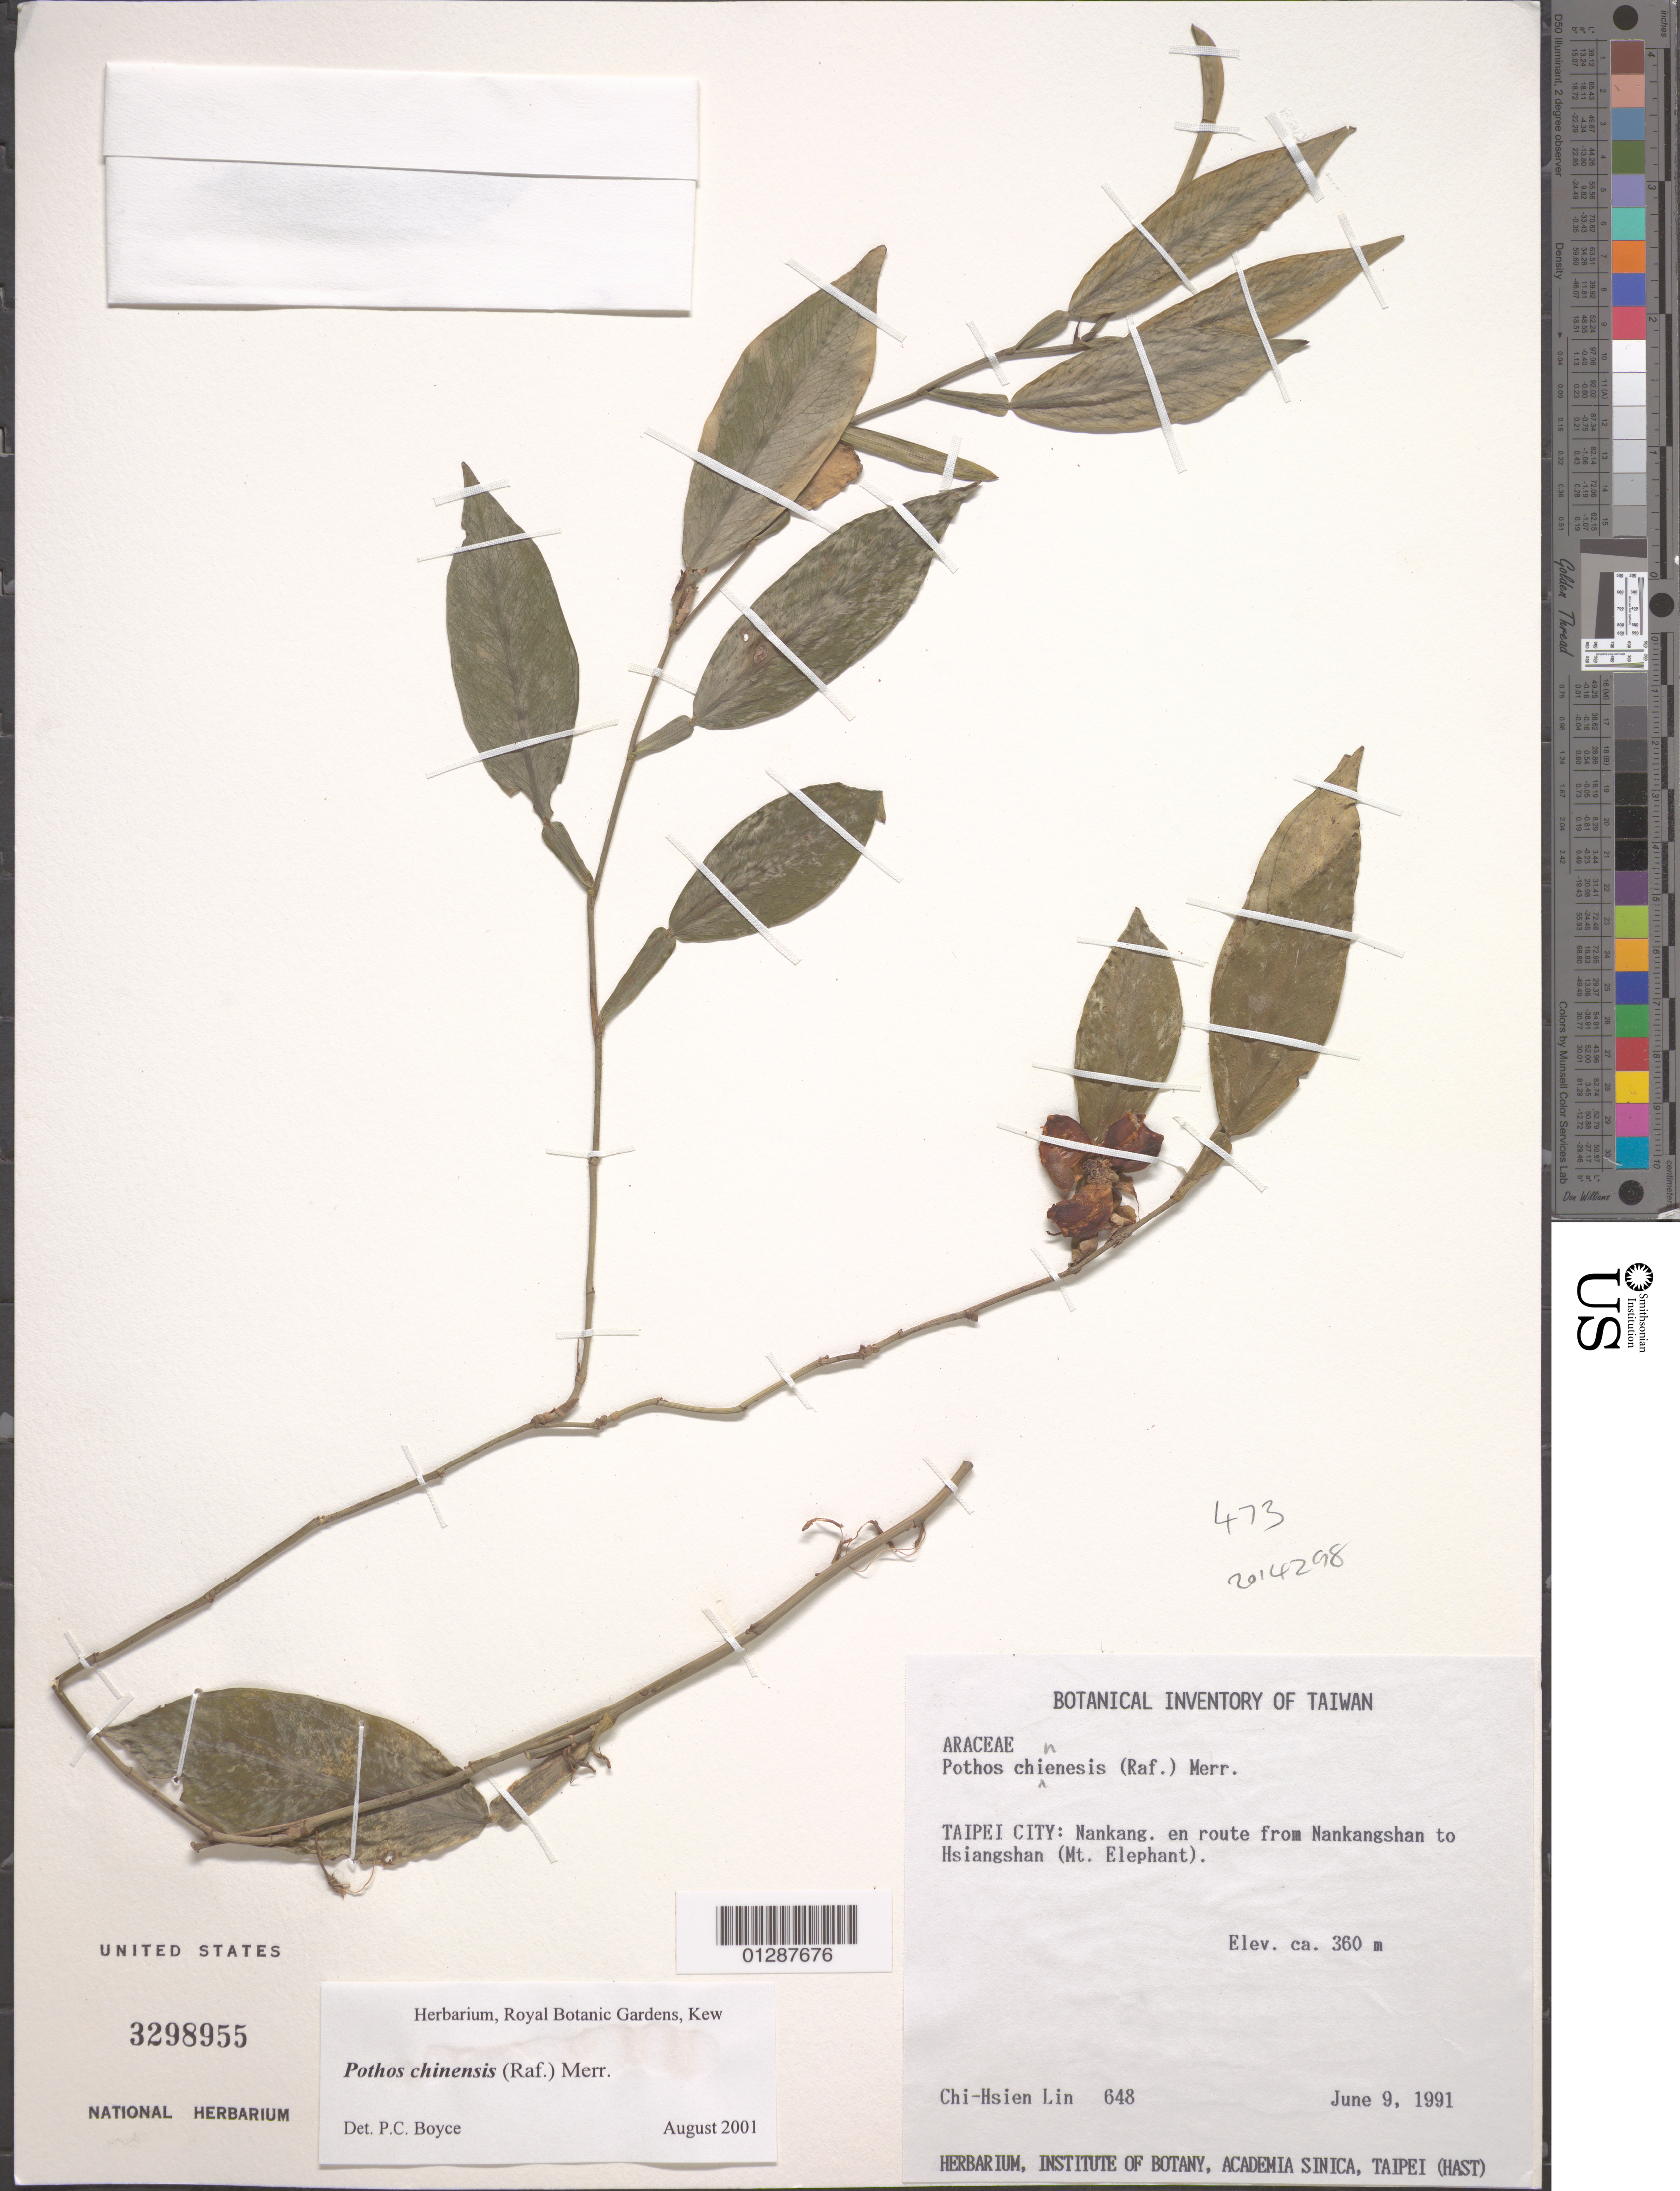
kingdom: Plantae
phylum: Tracheophyta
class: Liliopsida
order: Alismatales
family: Araceae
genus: Pothos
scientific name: Pothos chinensis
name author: (Raf.) Merr.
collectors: C. Lin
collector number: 648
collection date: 1991-06-09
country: Taiwan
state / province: Taipei City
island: Taiwan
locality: Nankang. en route from Nankangshan to Hsiangshan (Mt. Elephant).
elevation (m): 360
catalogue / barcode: US 3298955